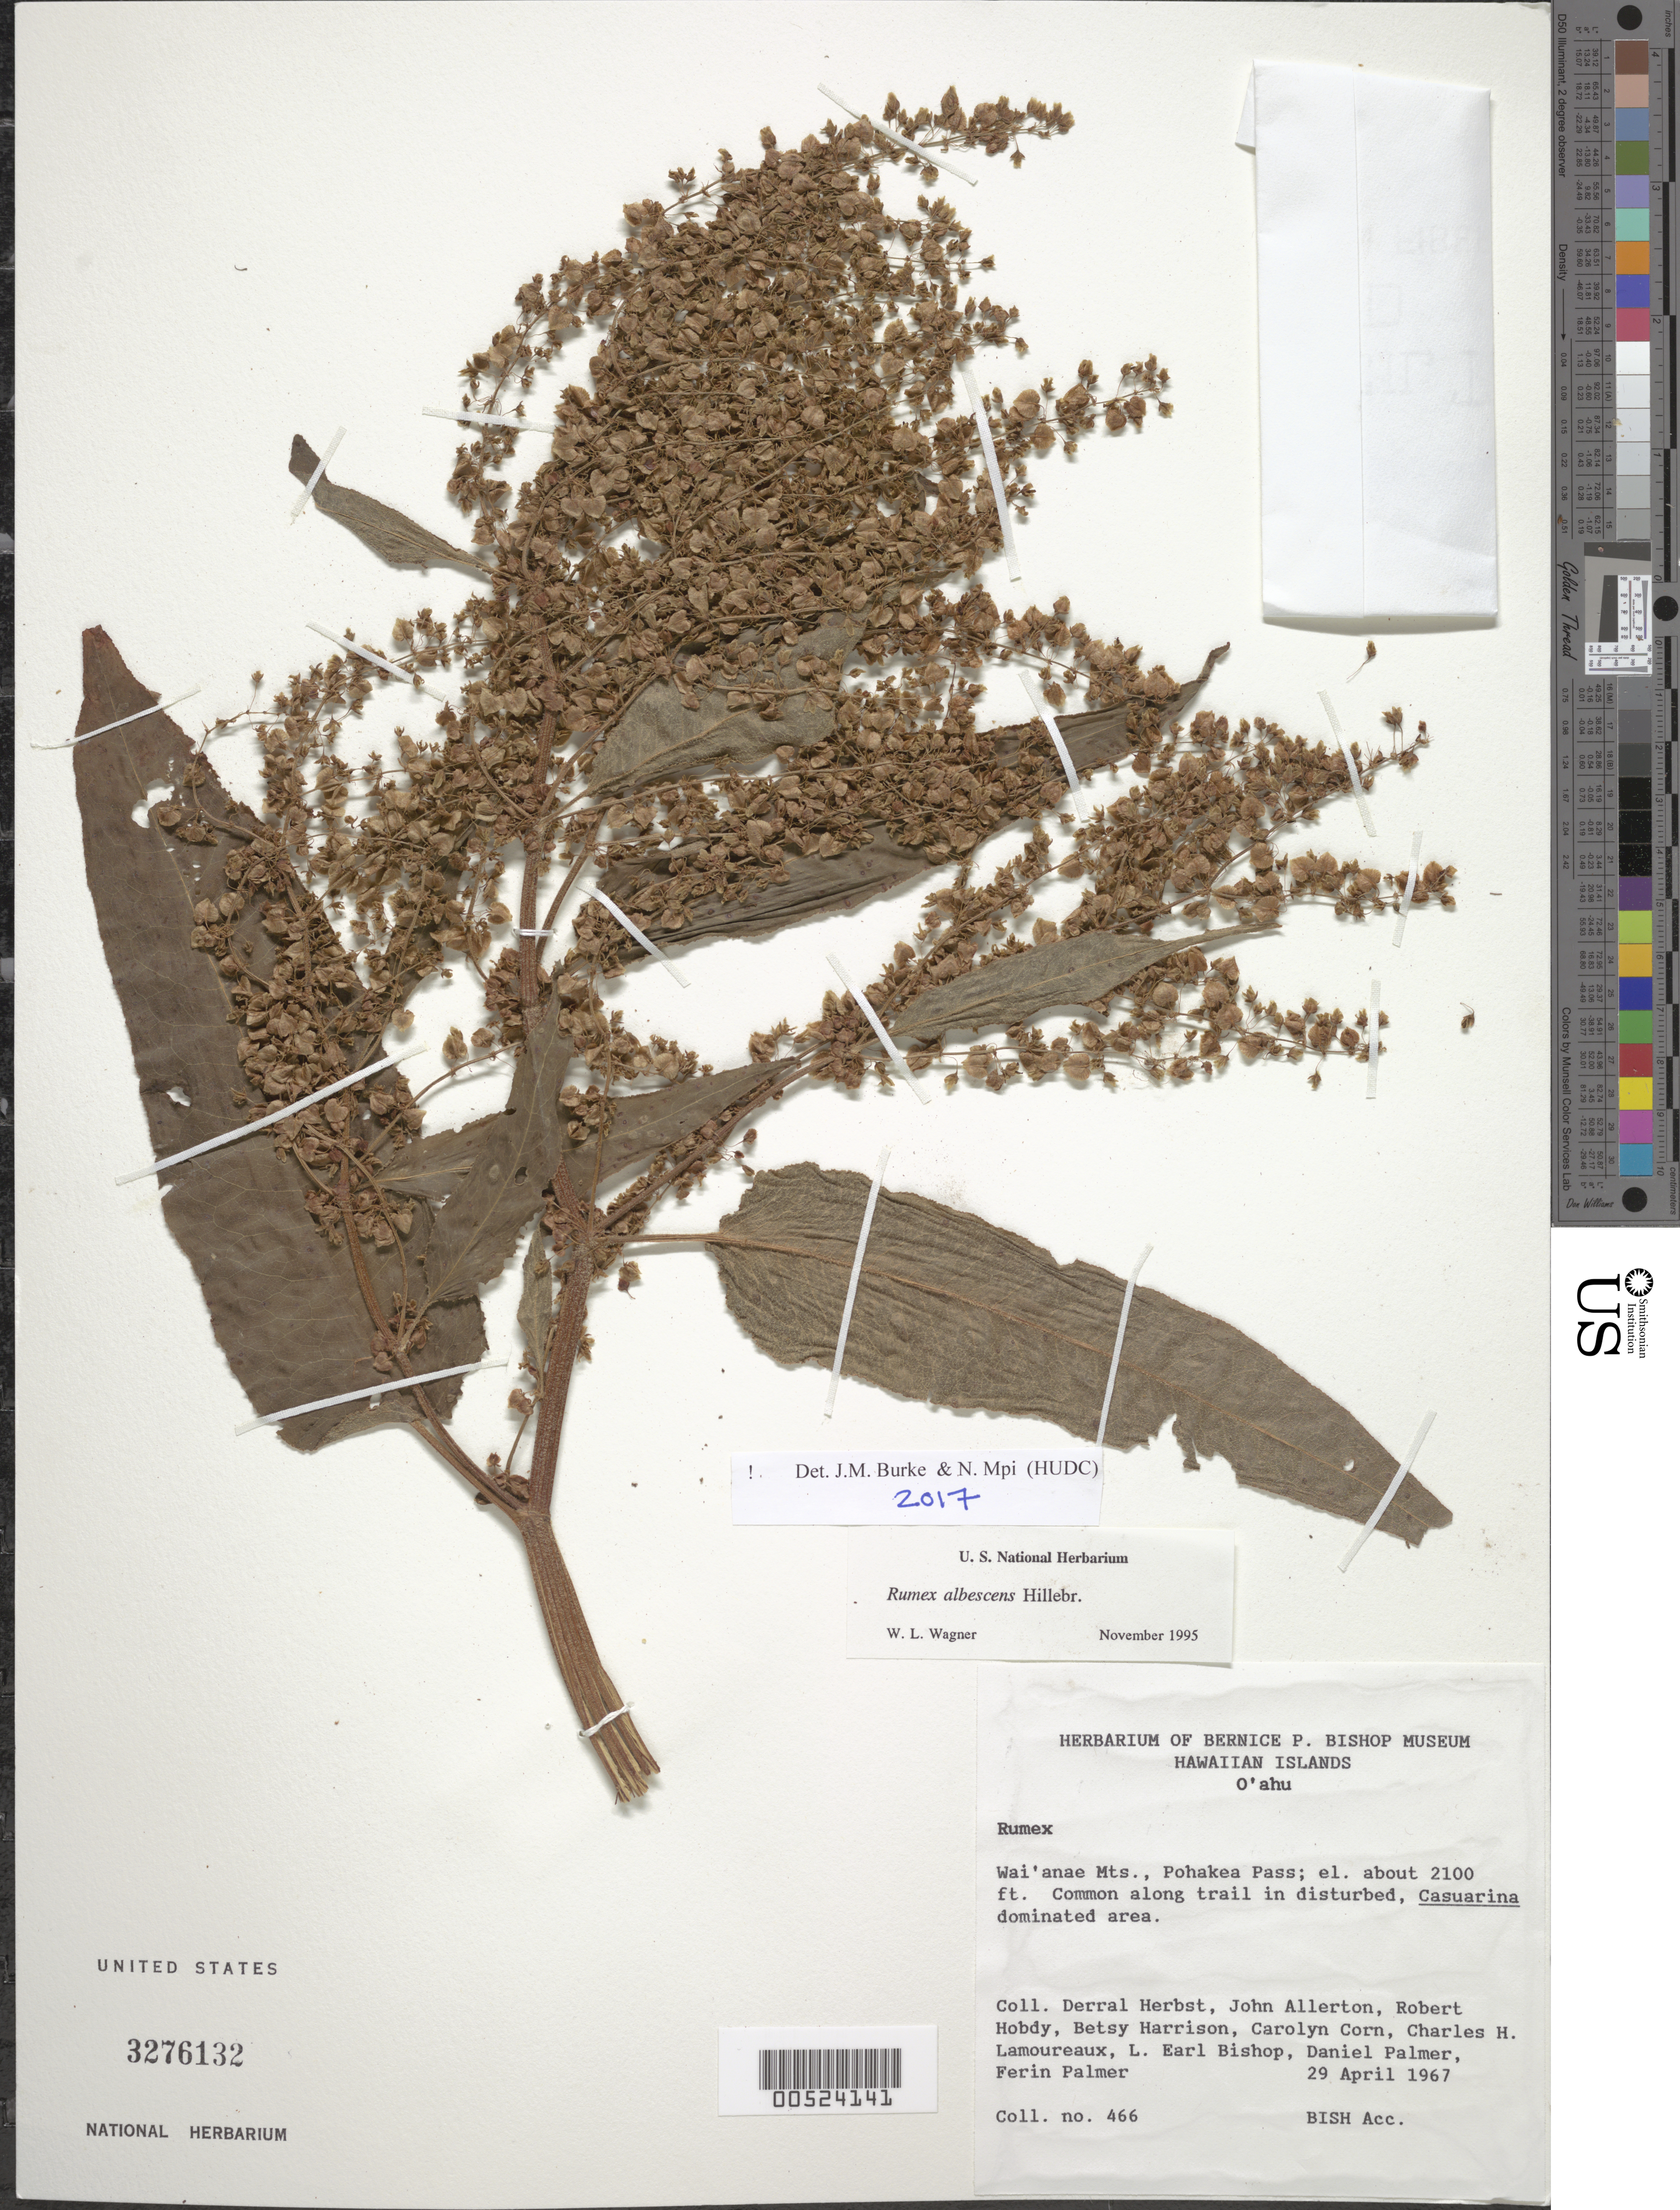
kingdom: Plantae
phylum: Tracheophyta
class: Magnoliopsida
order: Caryophyllales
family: Polygonaceae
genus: Rumex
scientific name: Rumex albescens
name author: Hillebr.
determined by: Wagner, W. L., (BOT), Smithsonian Institution - National Museum of Natural History (UNITED STATES)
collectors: D. R. Herbst, J. Allerton, R. Hobdy & B. Harrison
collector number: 466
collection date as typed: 29 Apr 1967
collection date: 1967-04-29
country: United States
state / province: Hawaii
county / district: Honolulu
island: Oahu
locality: Wai'anae Mts, Pohakea Pass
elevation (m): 640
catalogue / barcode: US 3276132